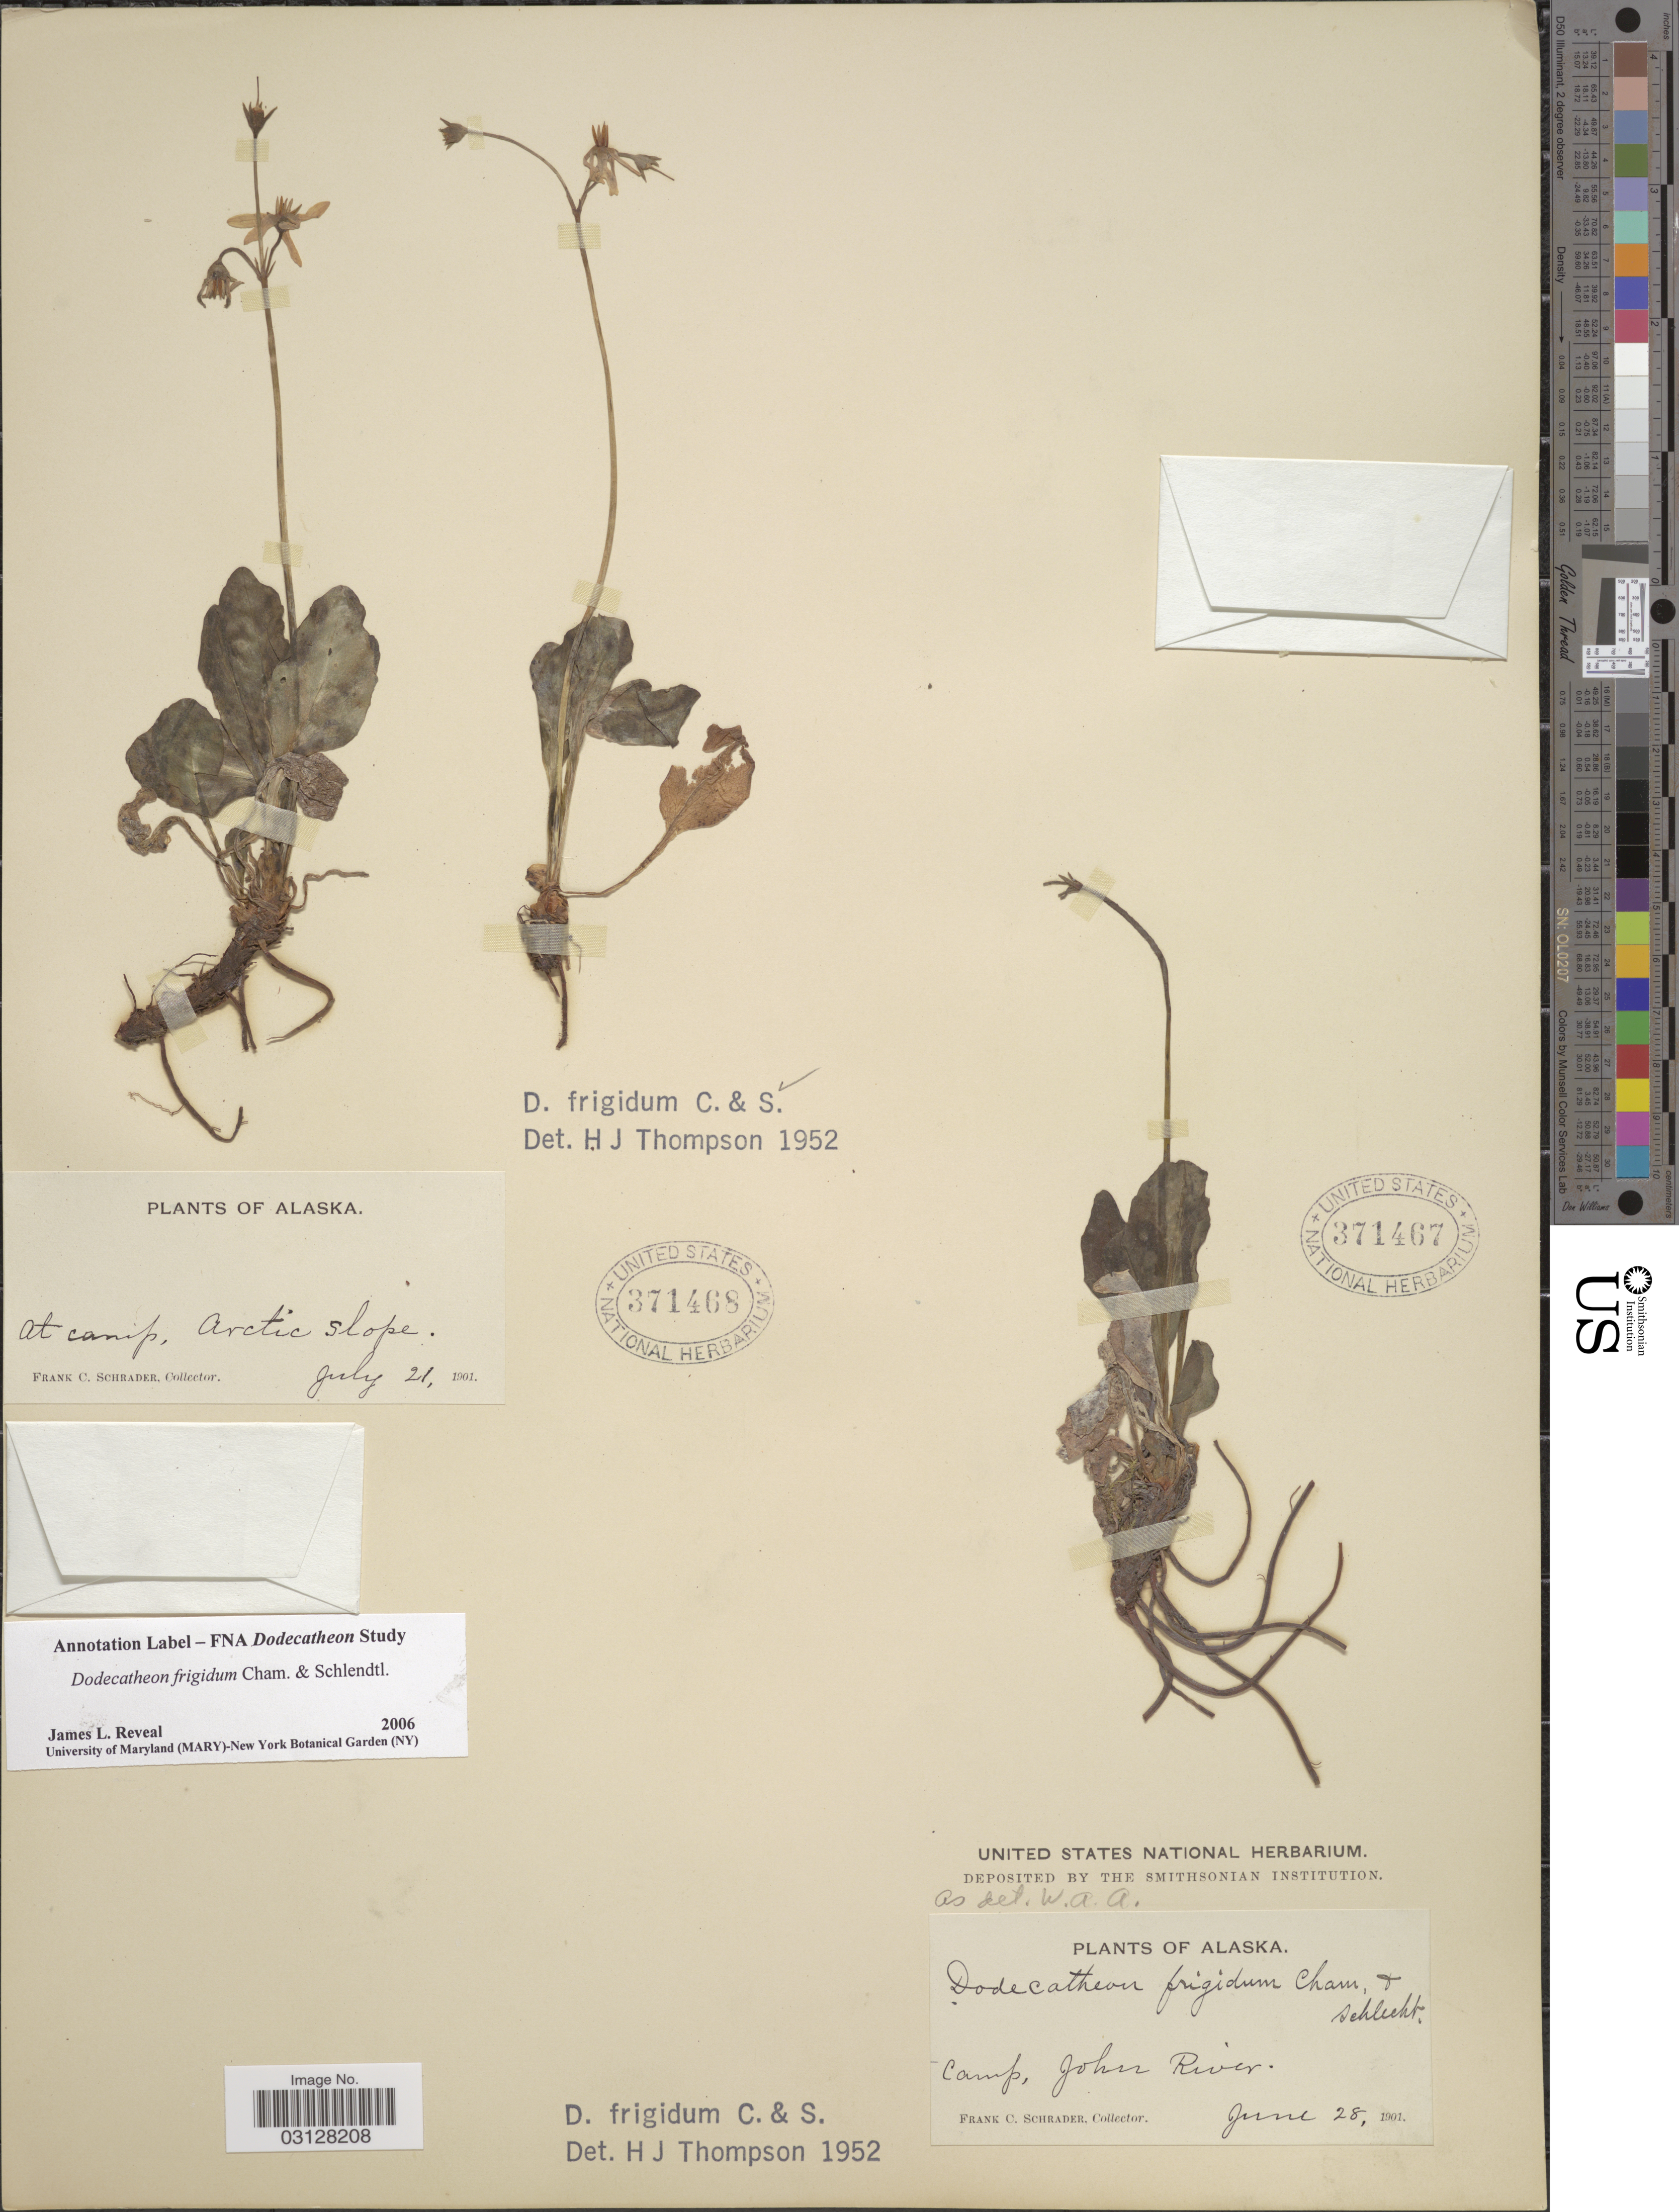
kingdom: Plantae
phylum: Tracheophyta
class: Magnoliopsida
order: Ericales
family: Primulaceae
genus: Dodecatheon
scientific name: Dodecatheon frigidum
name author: Cham. & Schltdl.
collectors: F. C. Schrader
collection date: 1901-06-28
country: United States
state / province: Alaska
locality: Camp, John River.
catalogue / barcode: US 371467